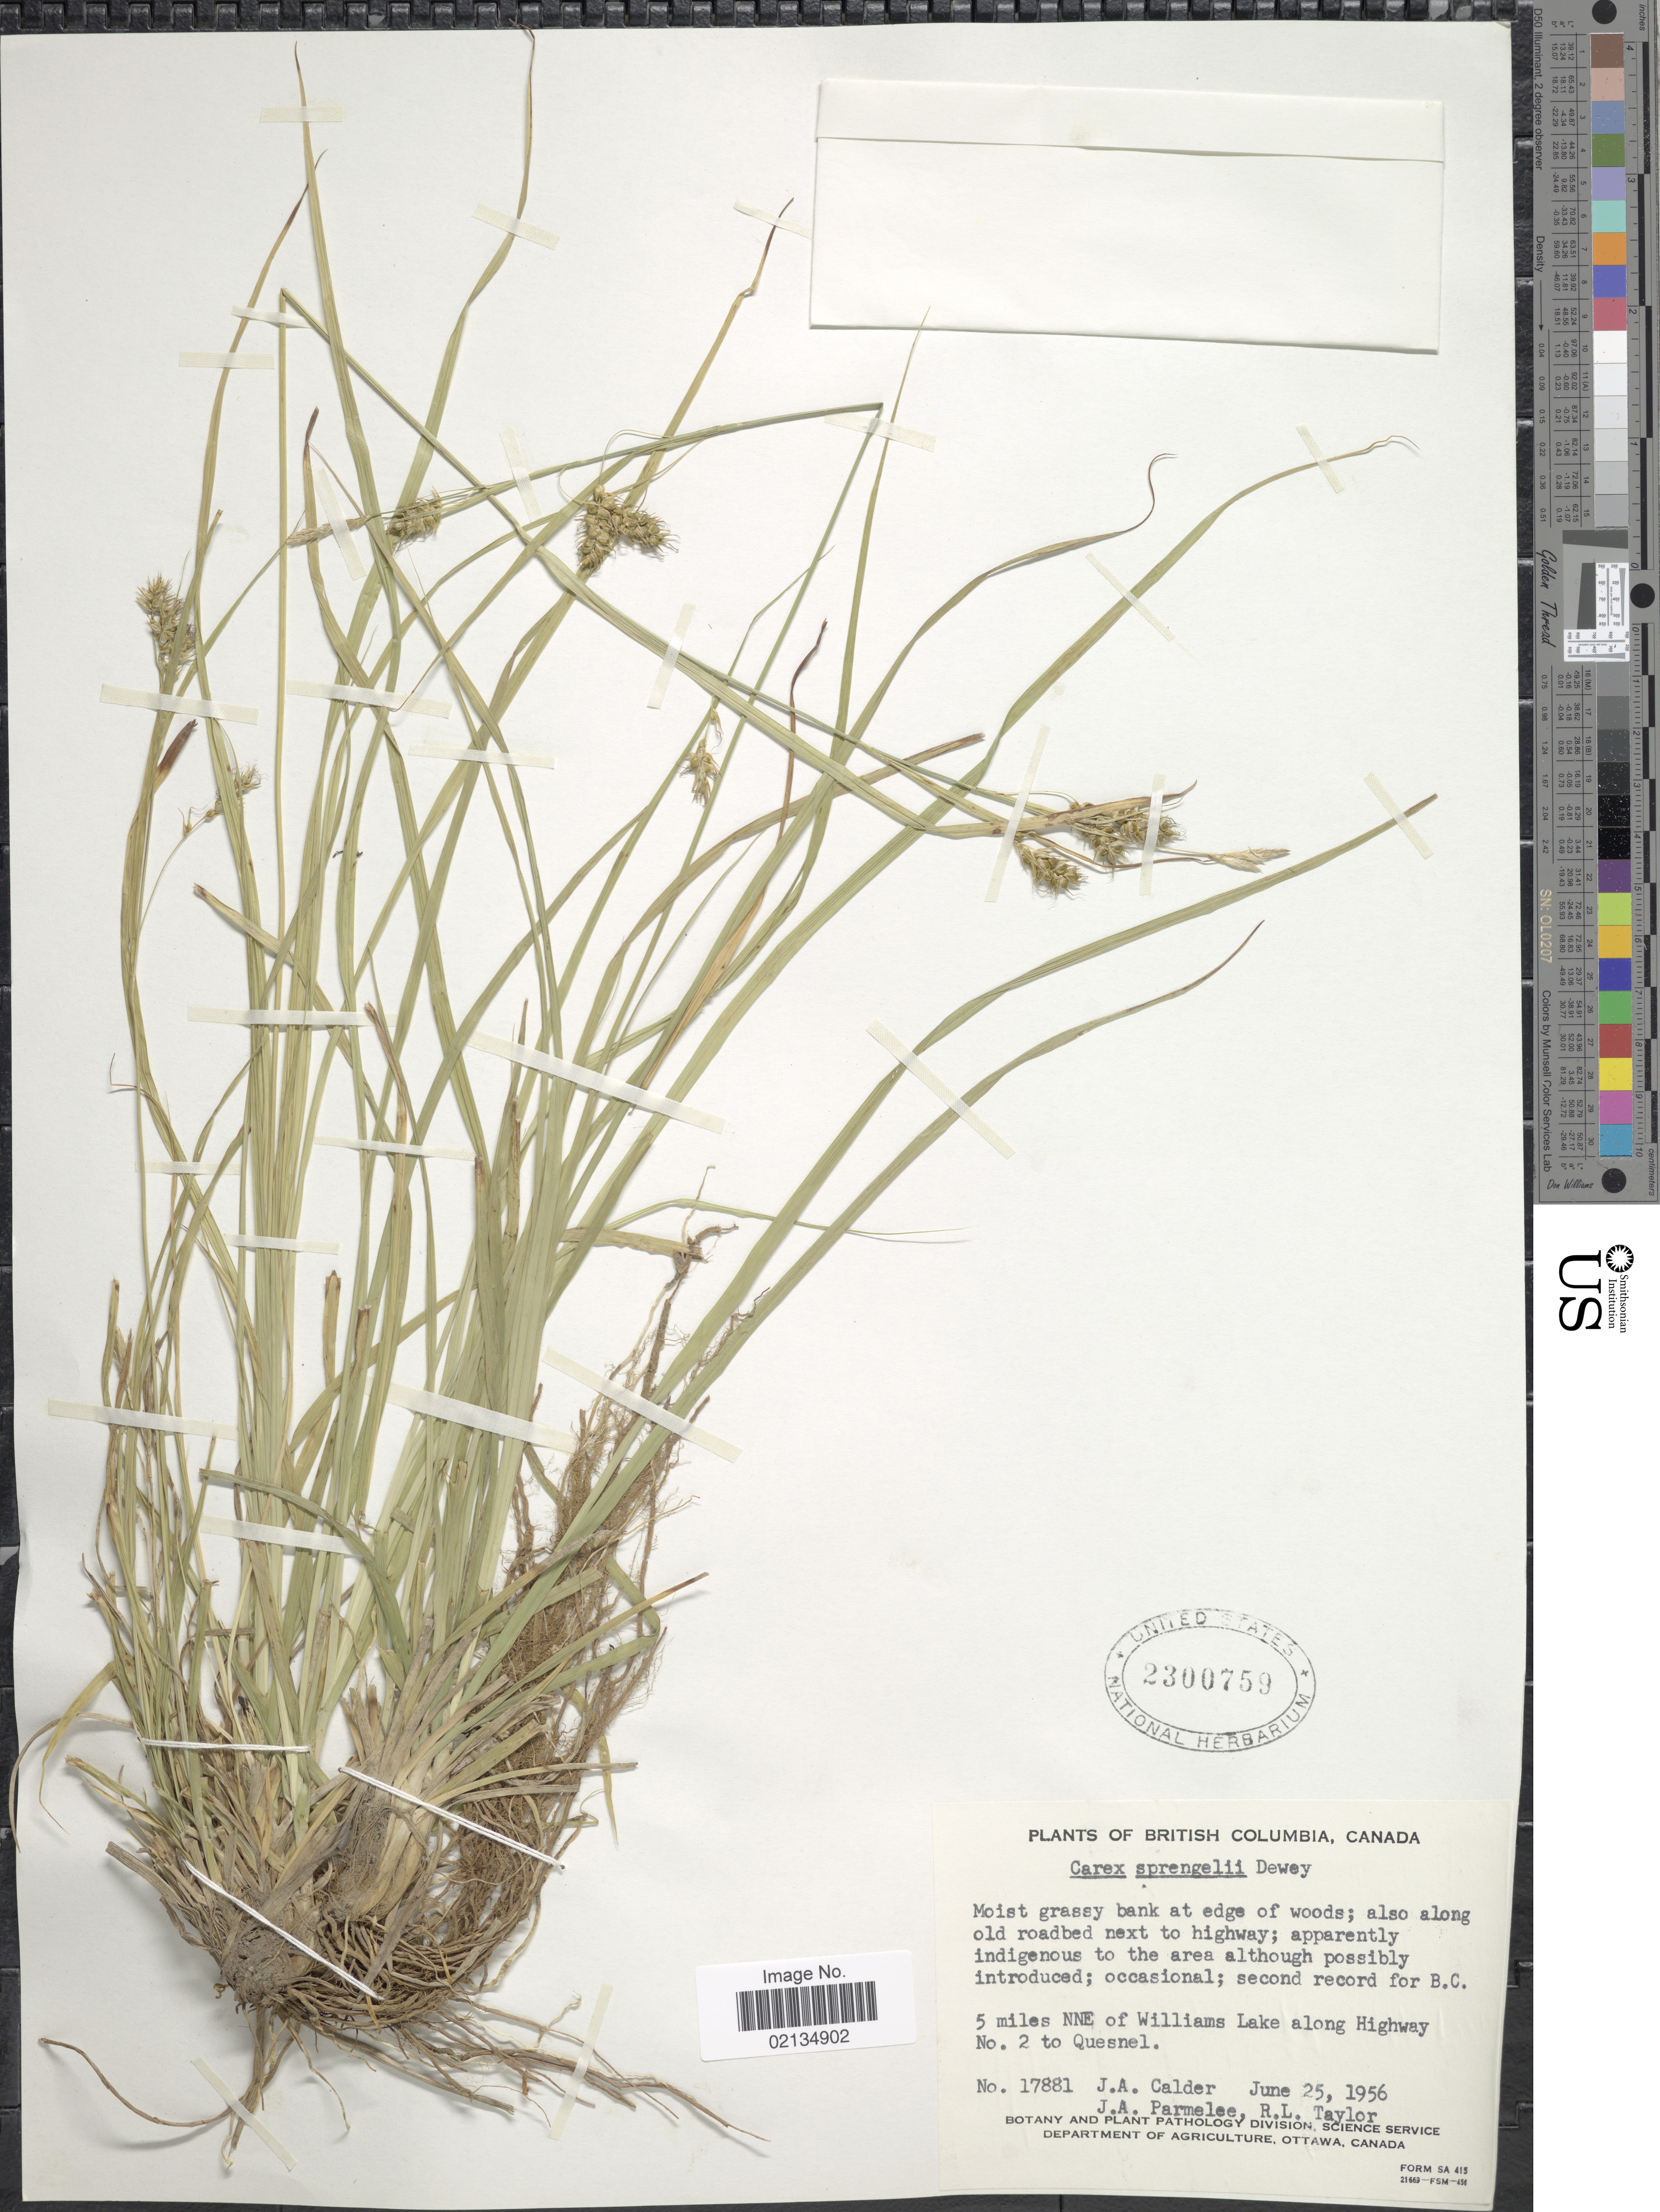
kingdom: Plantae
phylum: Tracheophyta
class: Liliopsida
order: Poales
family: Cyperaceae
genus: Carex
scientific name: Carex sprengelii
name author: Dewey ex Spreng.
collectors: J. A. Calder, J. A. Parmelee & R. Taylor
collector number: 17881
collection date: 1956-06-25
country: Canada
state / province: British Columbia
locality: Britisch Columbia, Canada. Moist grassy bank at edge of Woods; also along roadbed next to highway. 5 mile NNE of Williams Lake along Highway No. 2 to Quesnel.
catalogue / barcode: US 2300759